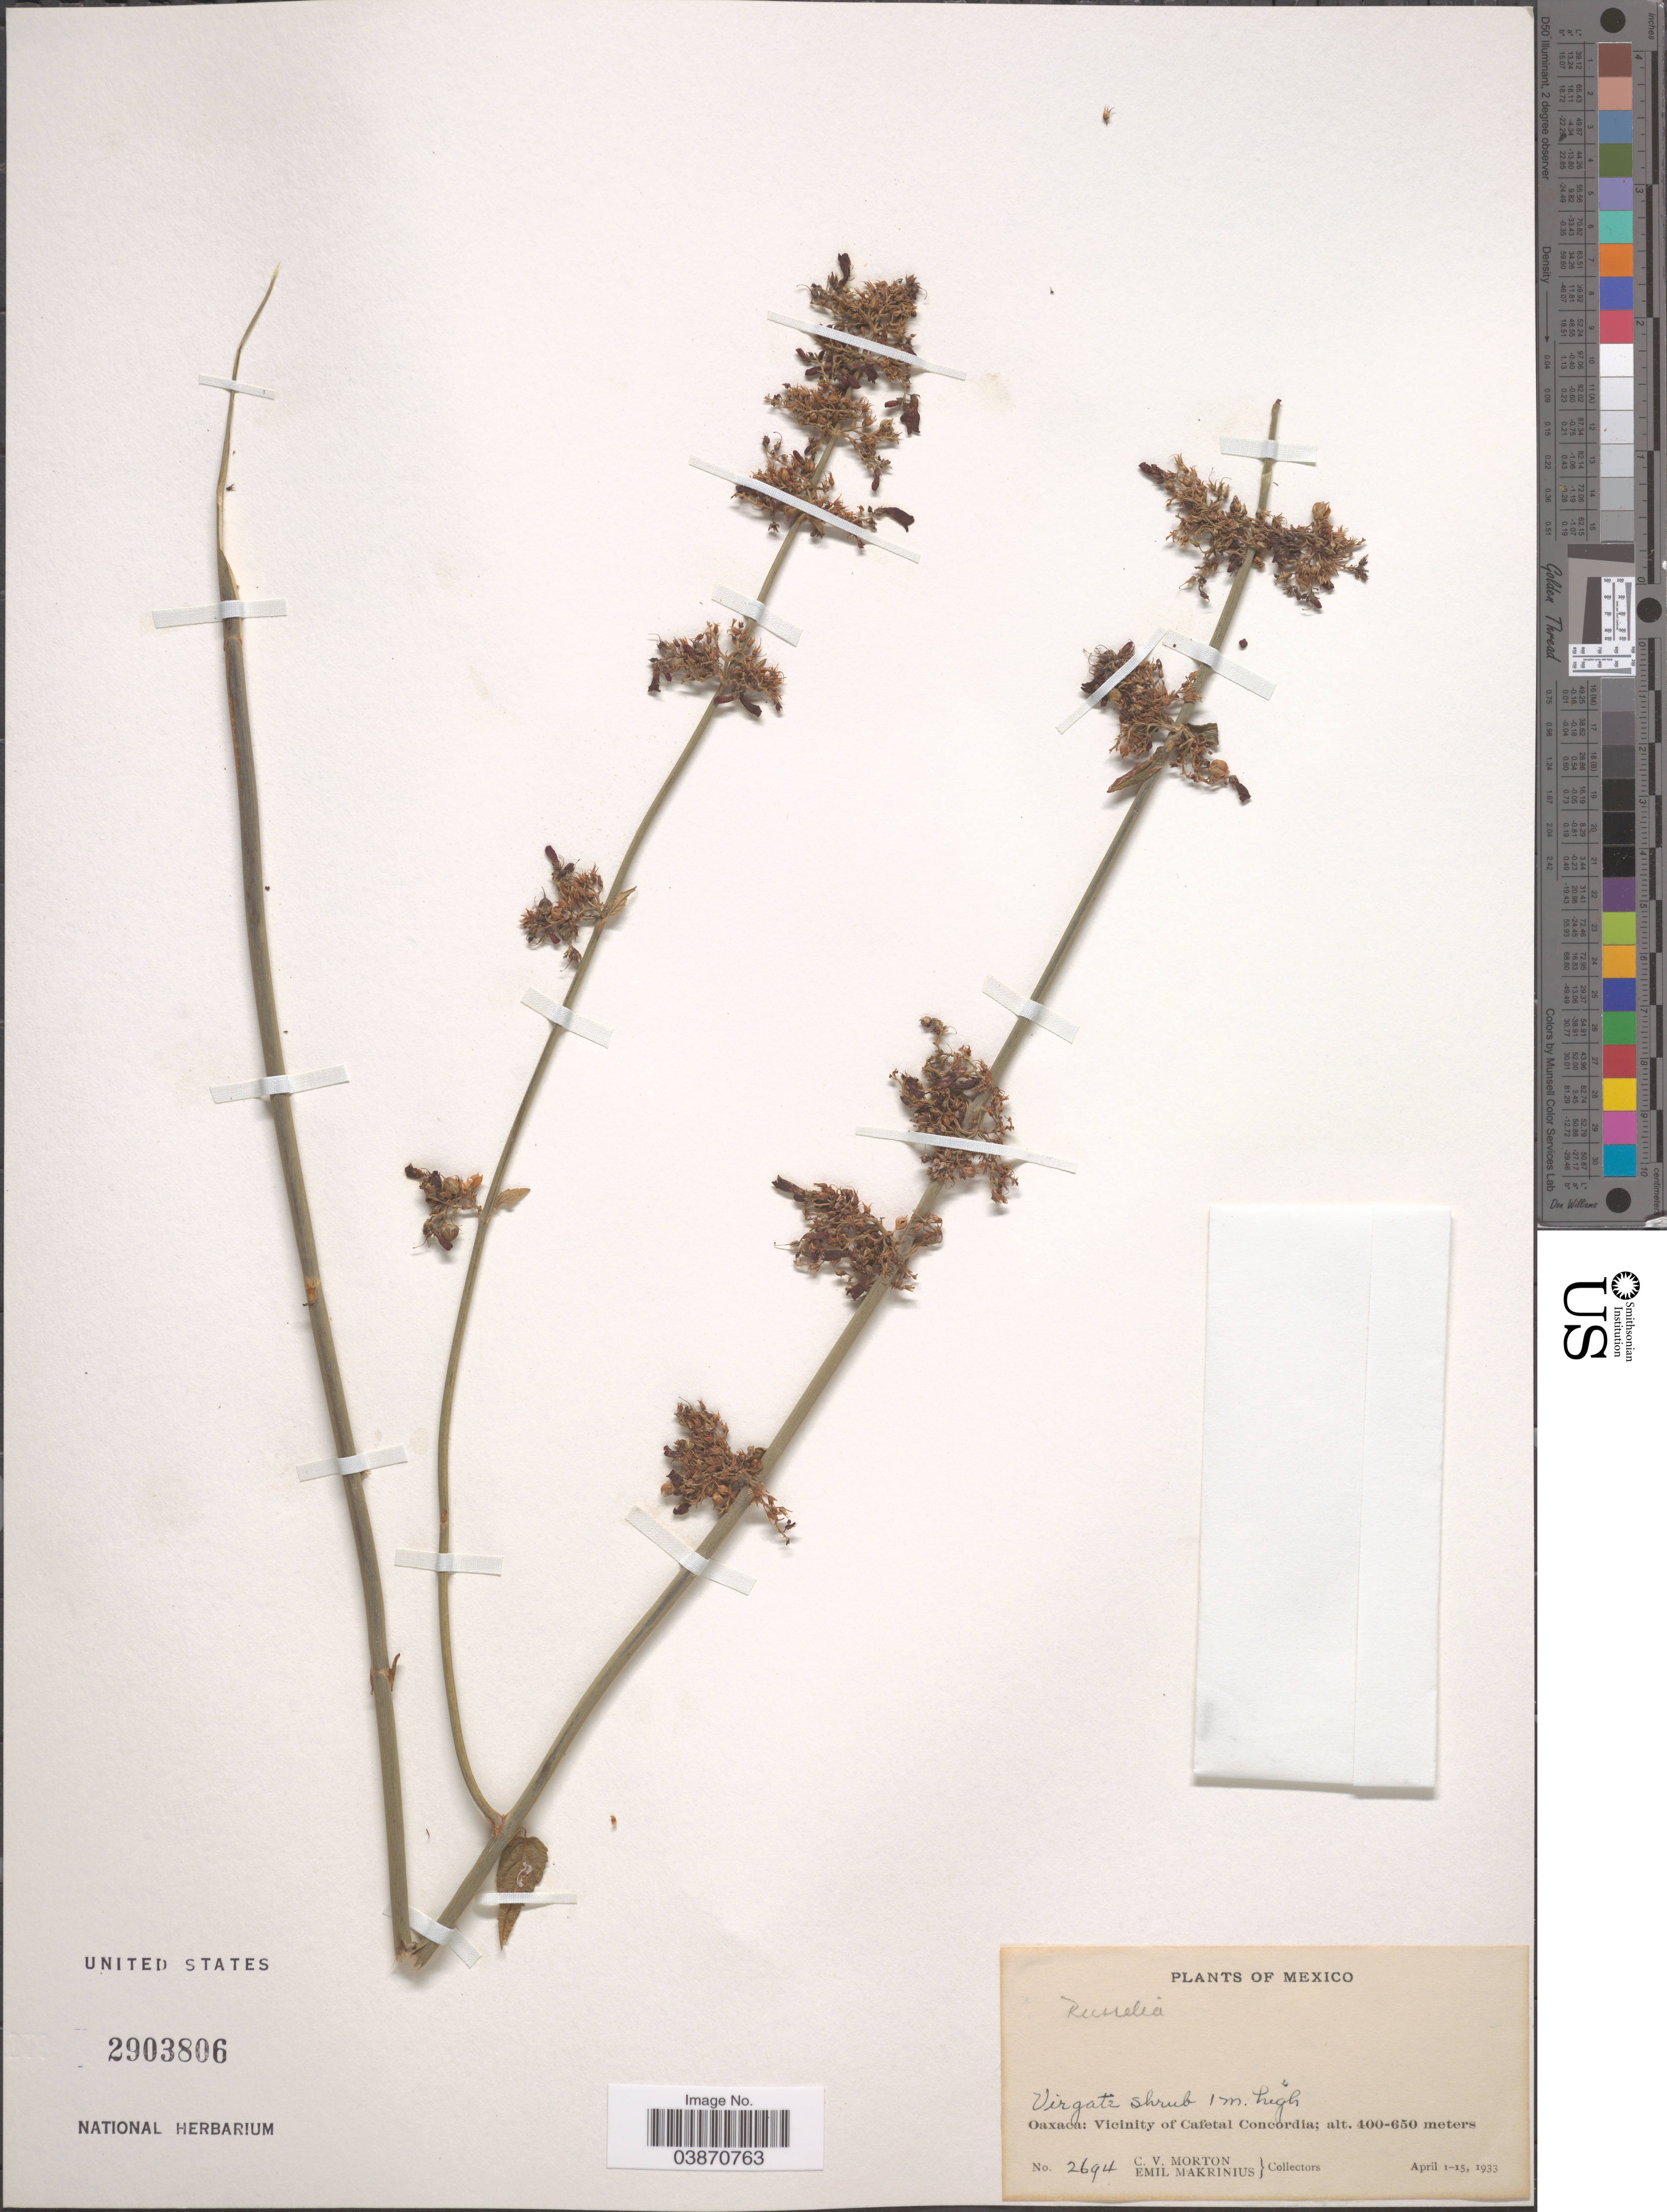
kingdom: Plantae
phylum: Tracheophyta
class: Magnoliopsida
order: Lamiales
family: Plantaginaceae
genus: Russelia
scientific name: Russelia sp.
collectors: C. V. Morton & E. Makrinius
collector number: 2694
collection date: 1933-04-01/1933-04-15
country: Mexico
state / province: Oaxaca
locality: Vicinity of Cafetal Concordia.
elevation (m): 400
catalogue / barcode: US 2903806